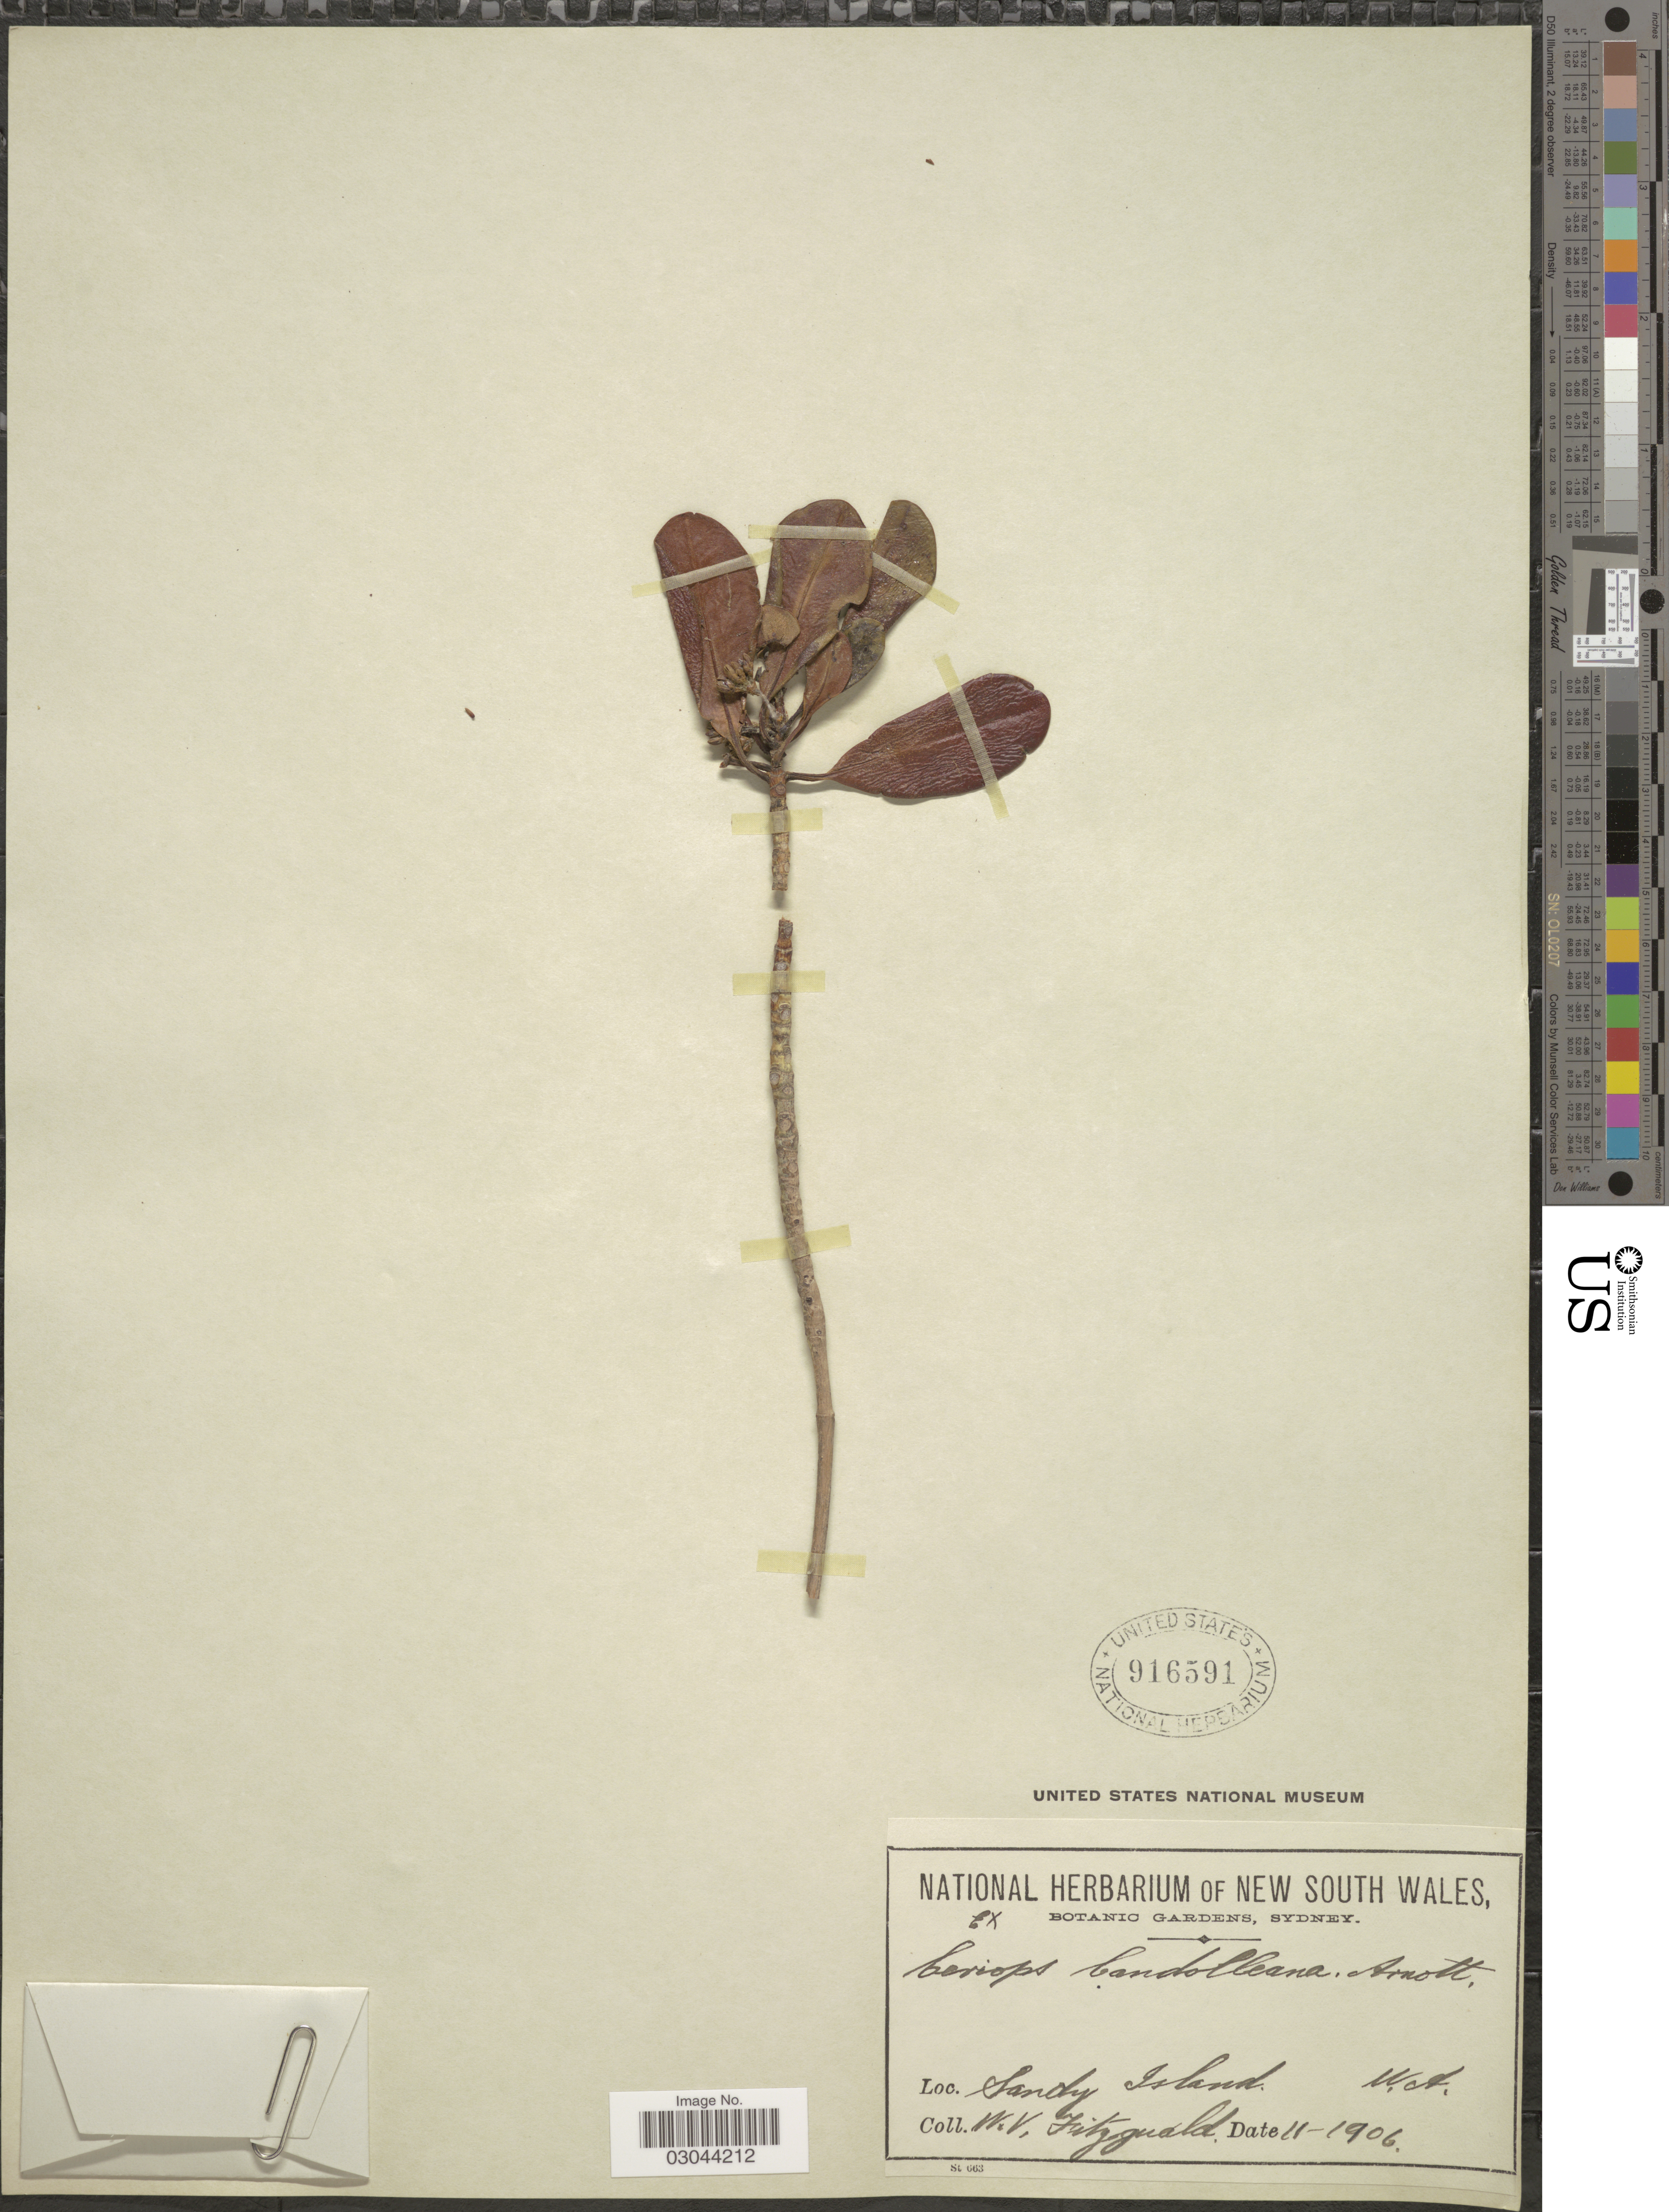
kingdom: Plantae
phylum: Tracheophyta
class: Magnoliopsida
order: Malpighiales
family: Rhizophoraceae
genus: Ceriops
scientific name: Ceriops tagal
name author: (Perr.) C.B. Rob.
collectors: W. Fitzgerald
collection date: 1906-11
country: Australia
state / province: Western Australia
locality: Sandy Island. W. A.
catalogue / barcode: US 916591